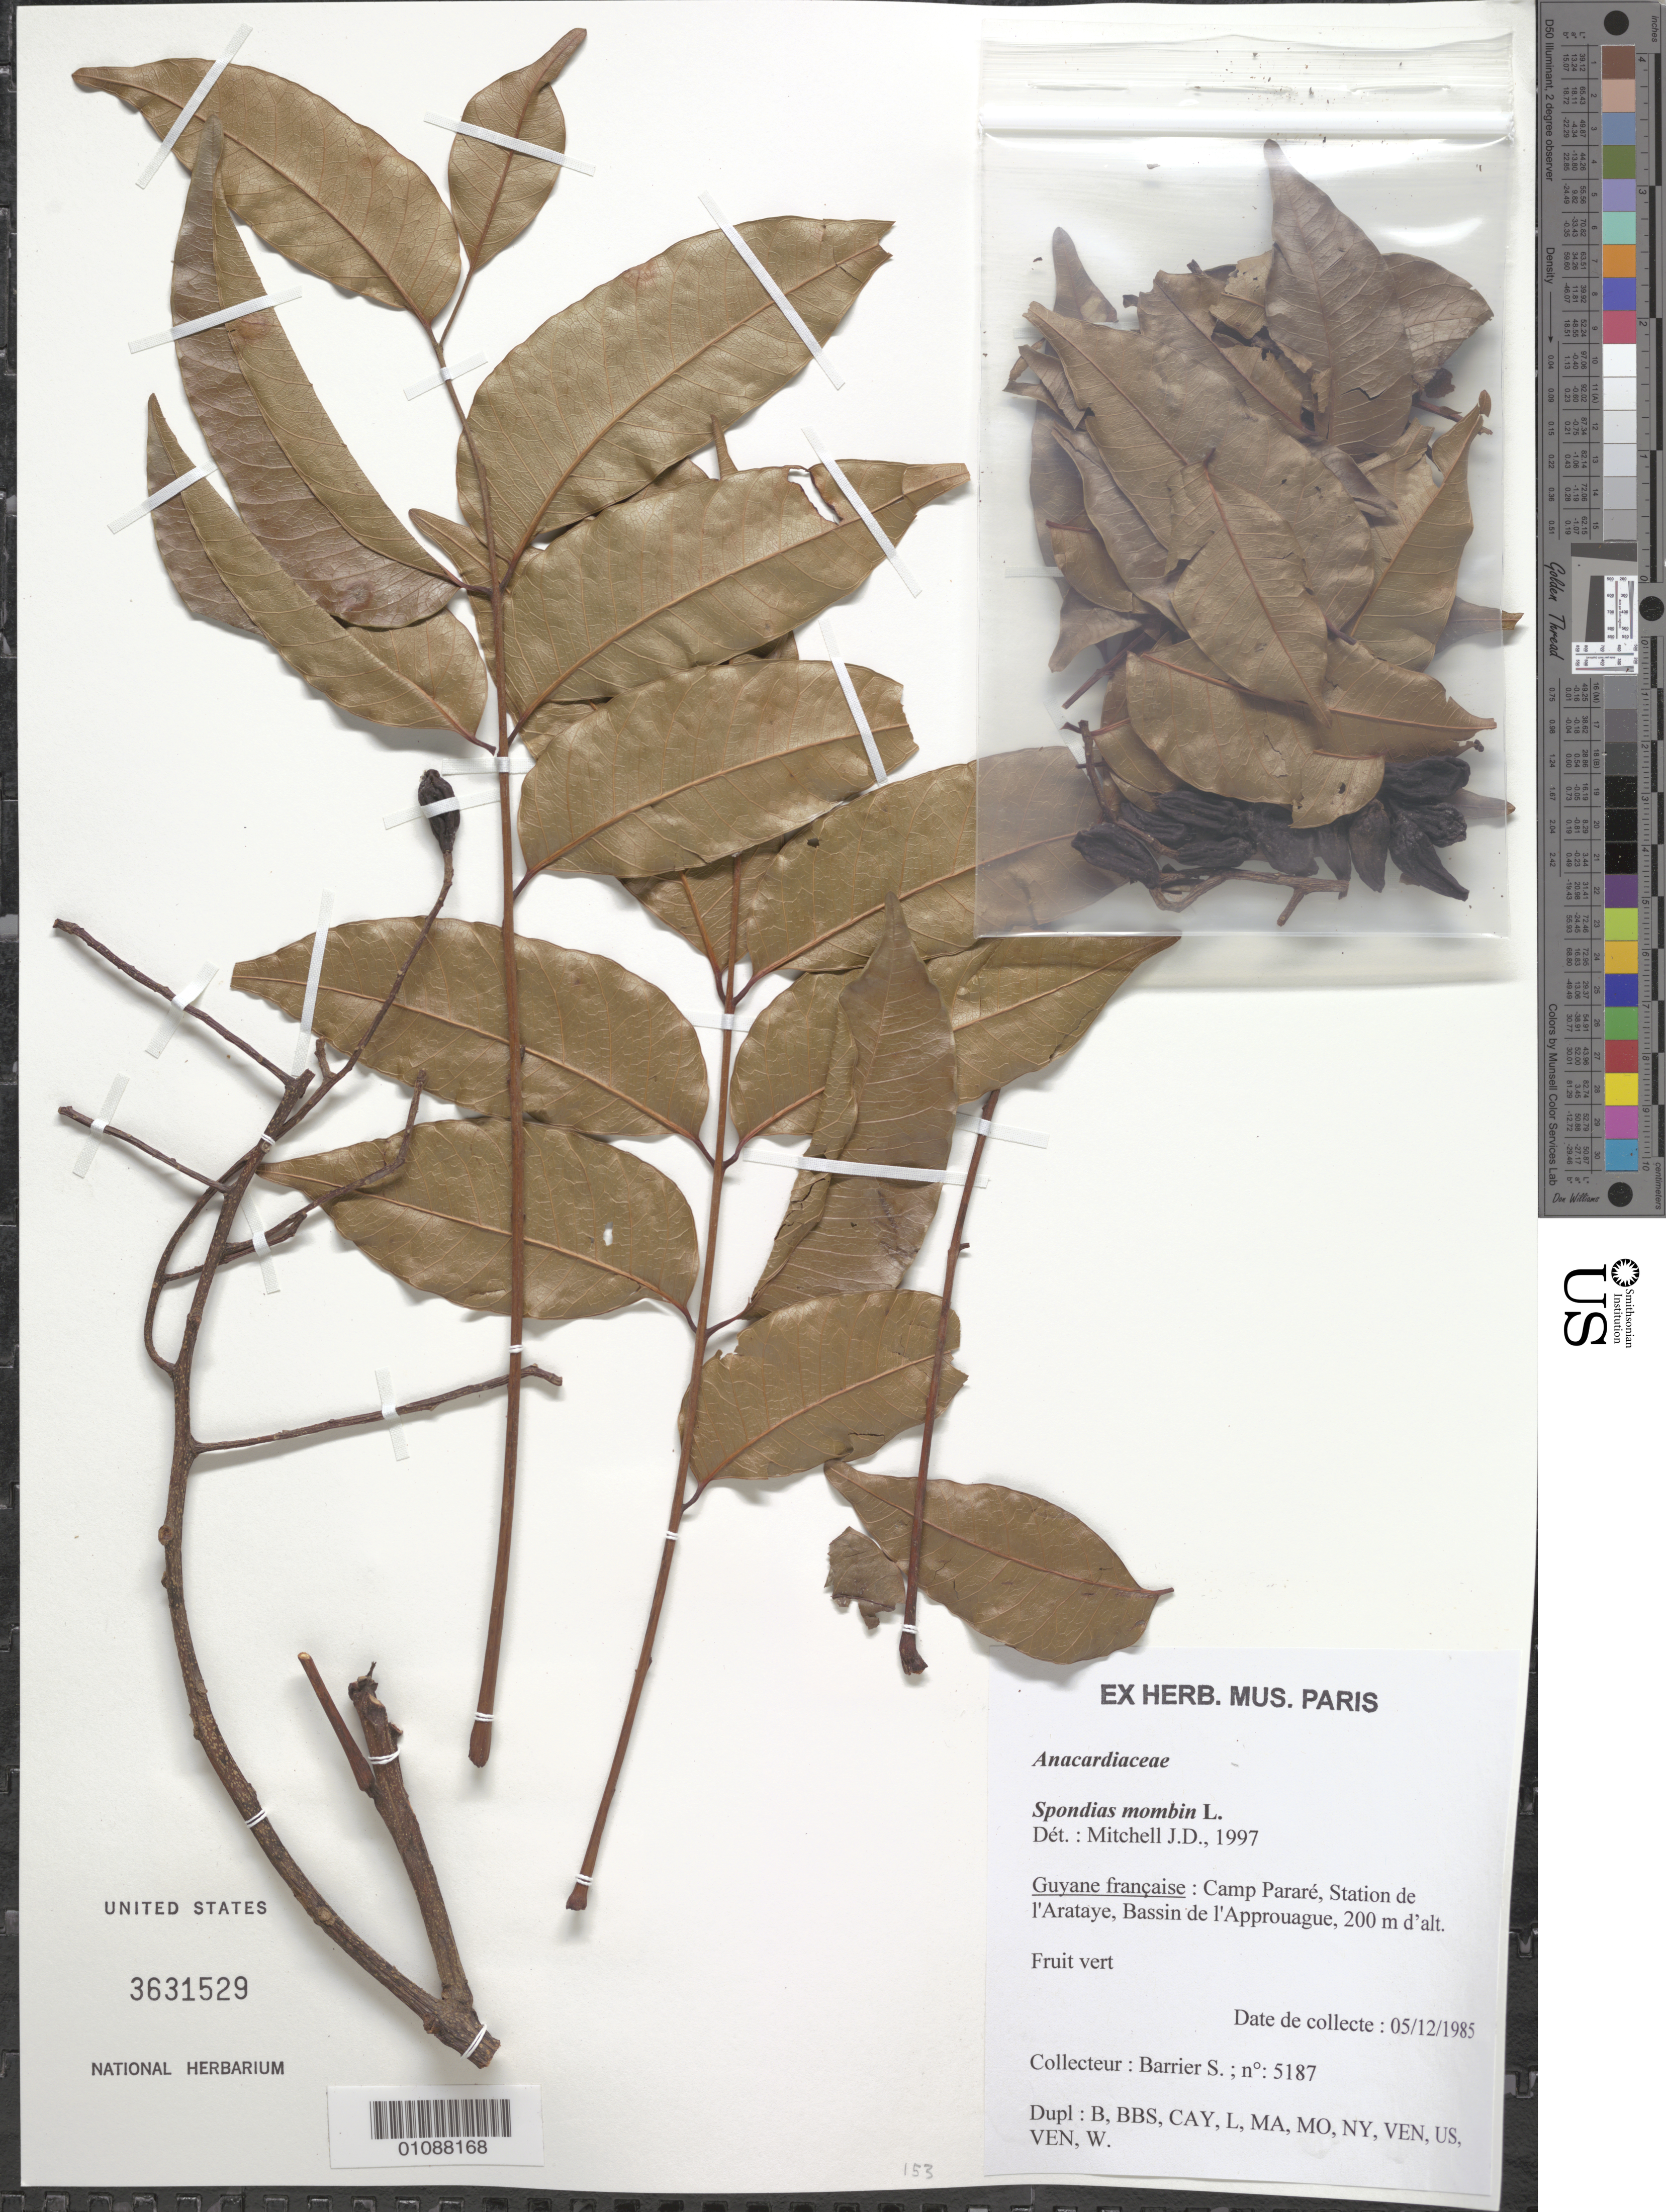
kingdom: Plantae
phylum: Tracheophyta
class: Magnoliopsida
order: Sapindales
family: Anacardiaceae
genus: Spondias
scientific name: Spondias mombin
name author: L.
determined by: Mitchell, John D.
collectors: S. Barrier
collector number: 5187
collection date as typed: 5-Dec-85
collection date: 1985-12-05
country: French Guiana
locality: Fleuve Approuague, Riviere Arataye, Saut Pararé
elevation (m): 200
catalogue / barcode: US 3631529